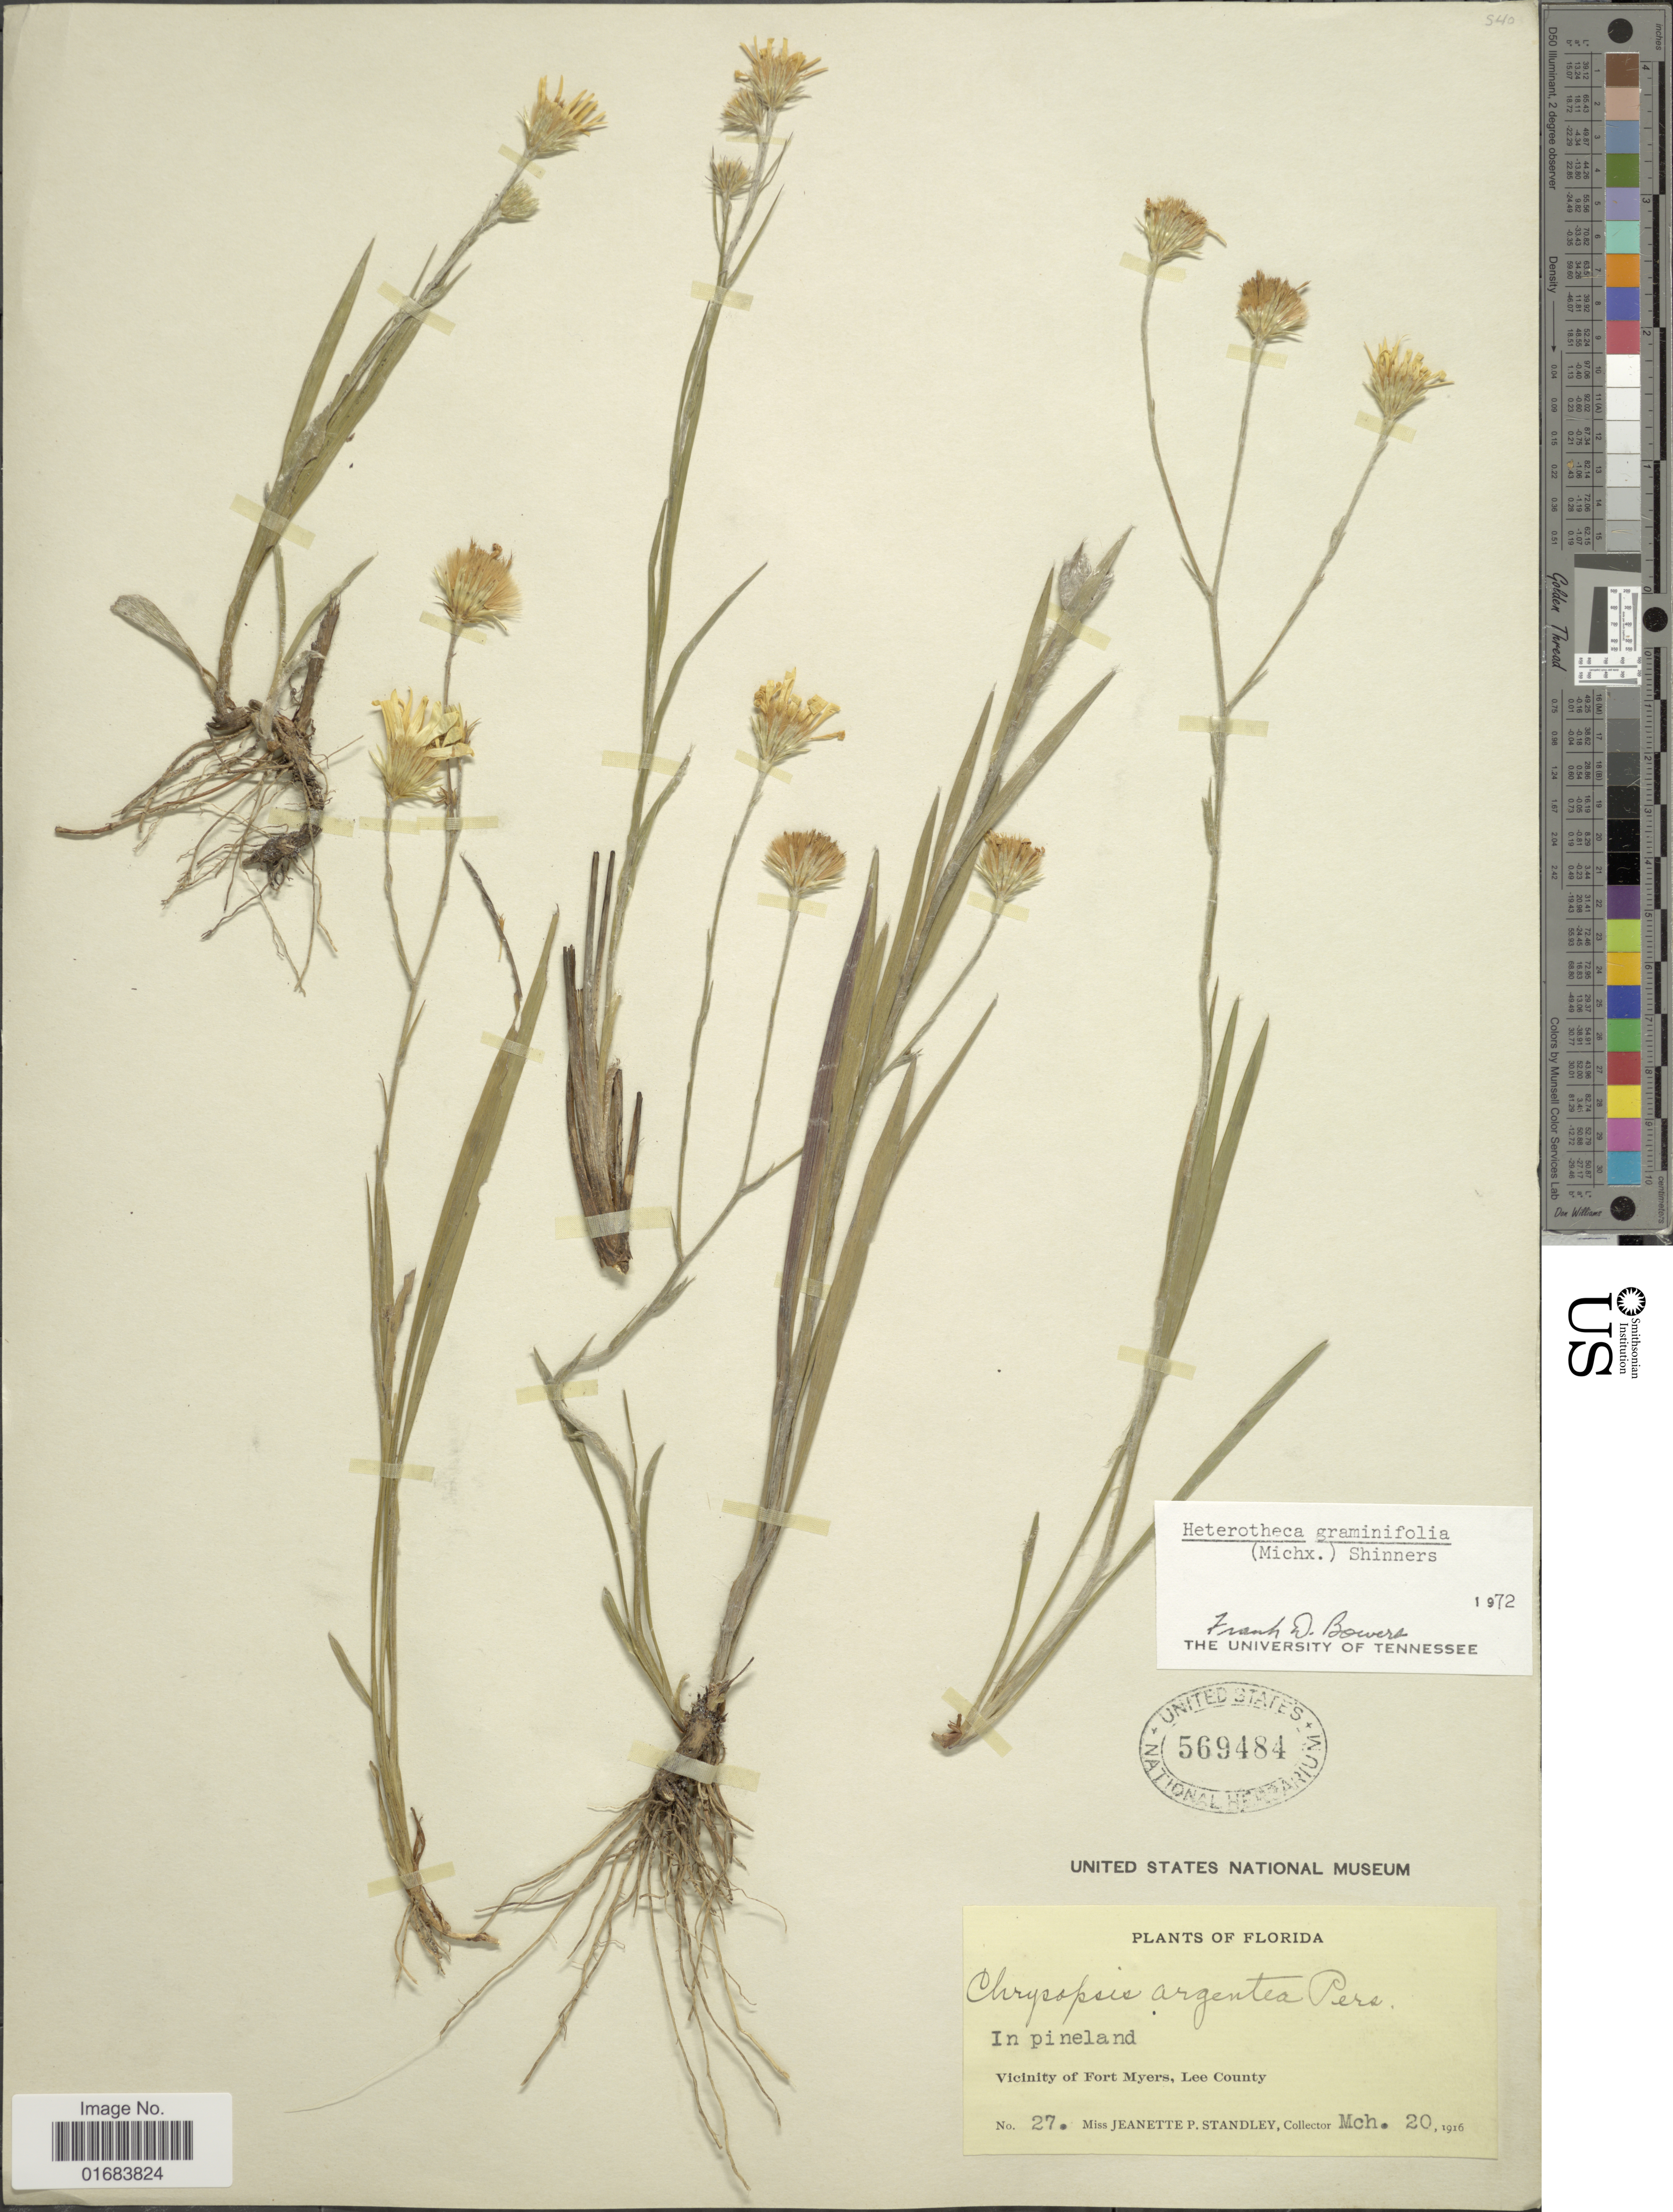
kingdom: Plantae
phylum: Tracheophyta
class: Magnoliopsida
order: Asterales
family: Asteraceae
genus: Pityopsis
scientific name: Pityopsis graminifolia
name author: (Michx.) Nutt.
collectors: J. P. Standley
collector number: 27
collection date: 1916-03-20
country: United States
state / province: Florida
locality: Vicinity of Fort Meyers, Lee County.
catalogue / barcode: US 569484